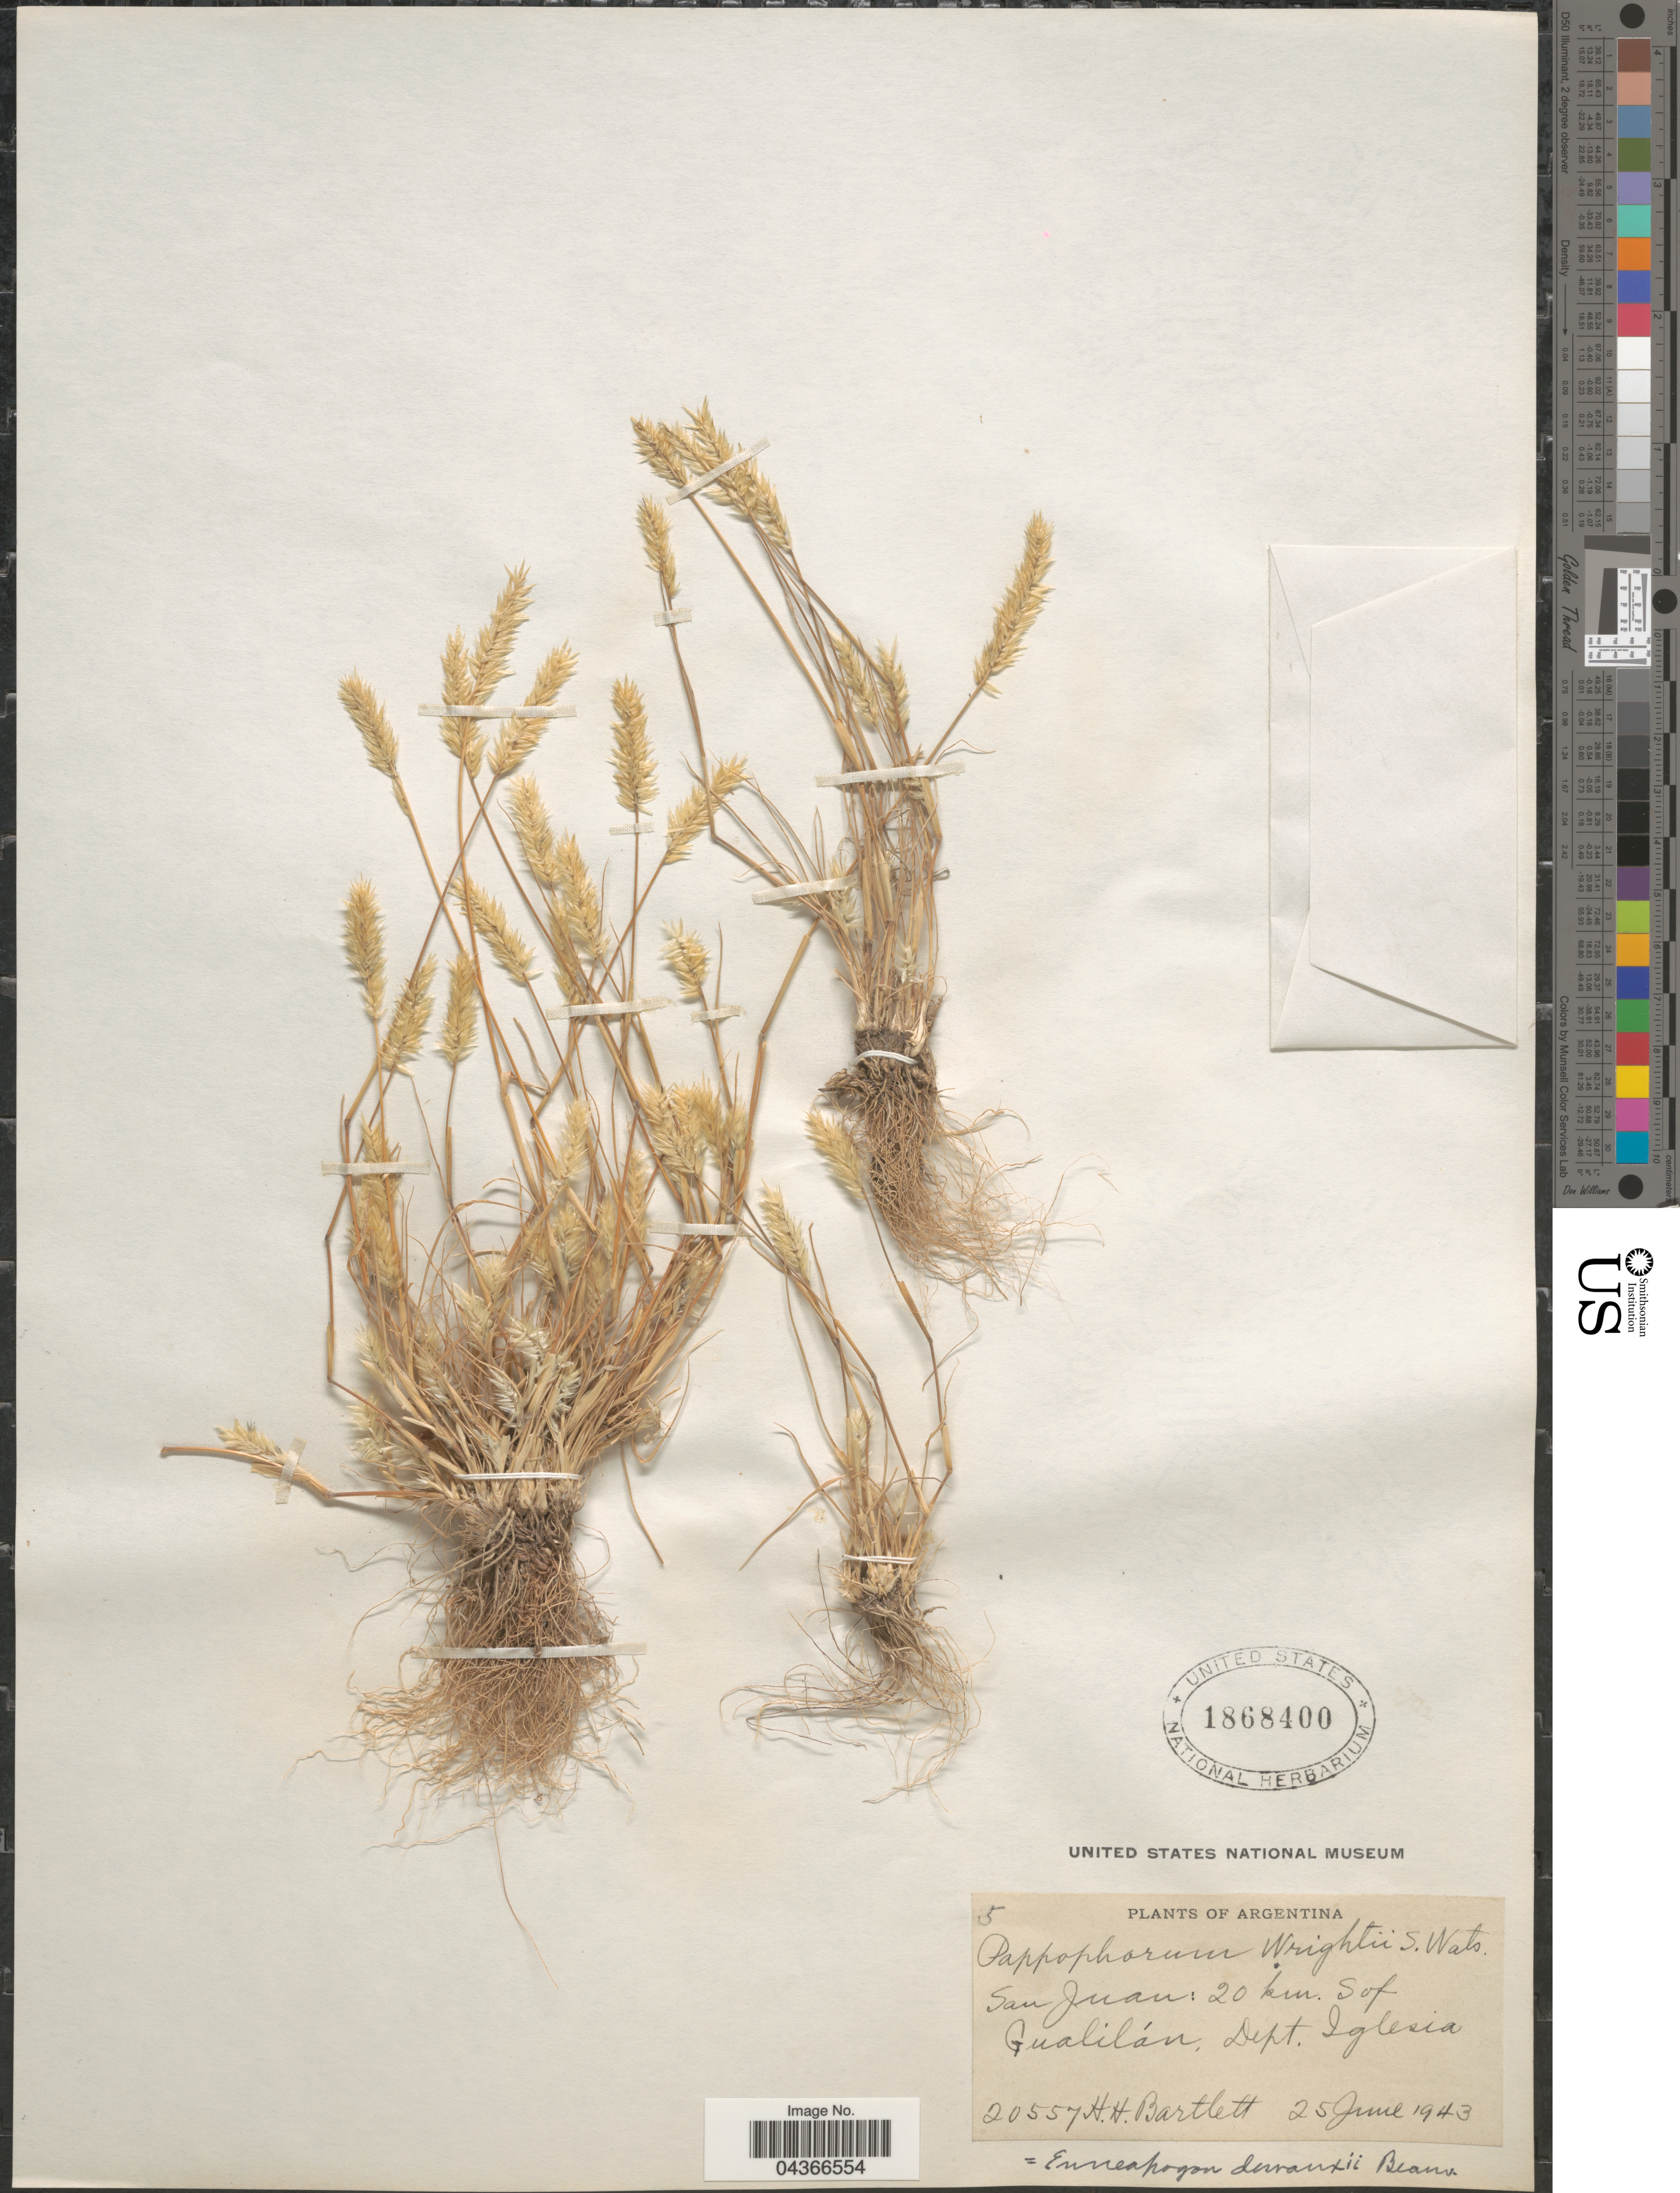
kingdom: Plantae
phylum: Tracheophyta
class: Liliopsida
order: Poales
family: Poaceae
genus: Enneapogon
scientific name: Enneapogon desvauxii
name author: P. Beauv.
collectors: H. H. Bartlett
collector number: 20557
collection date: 1943-06-25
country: Argentina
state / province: San Juan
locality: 20 km. S of Gualilán. Dept. Iglesia.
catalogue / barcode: US 1868400